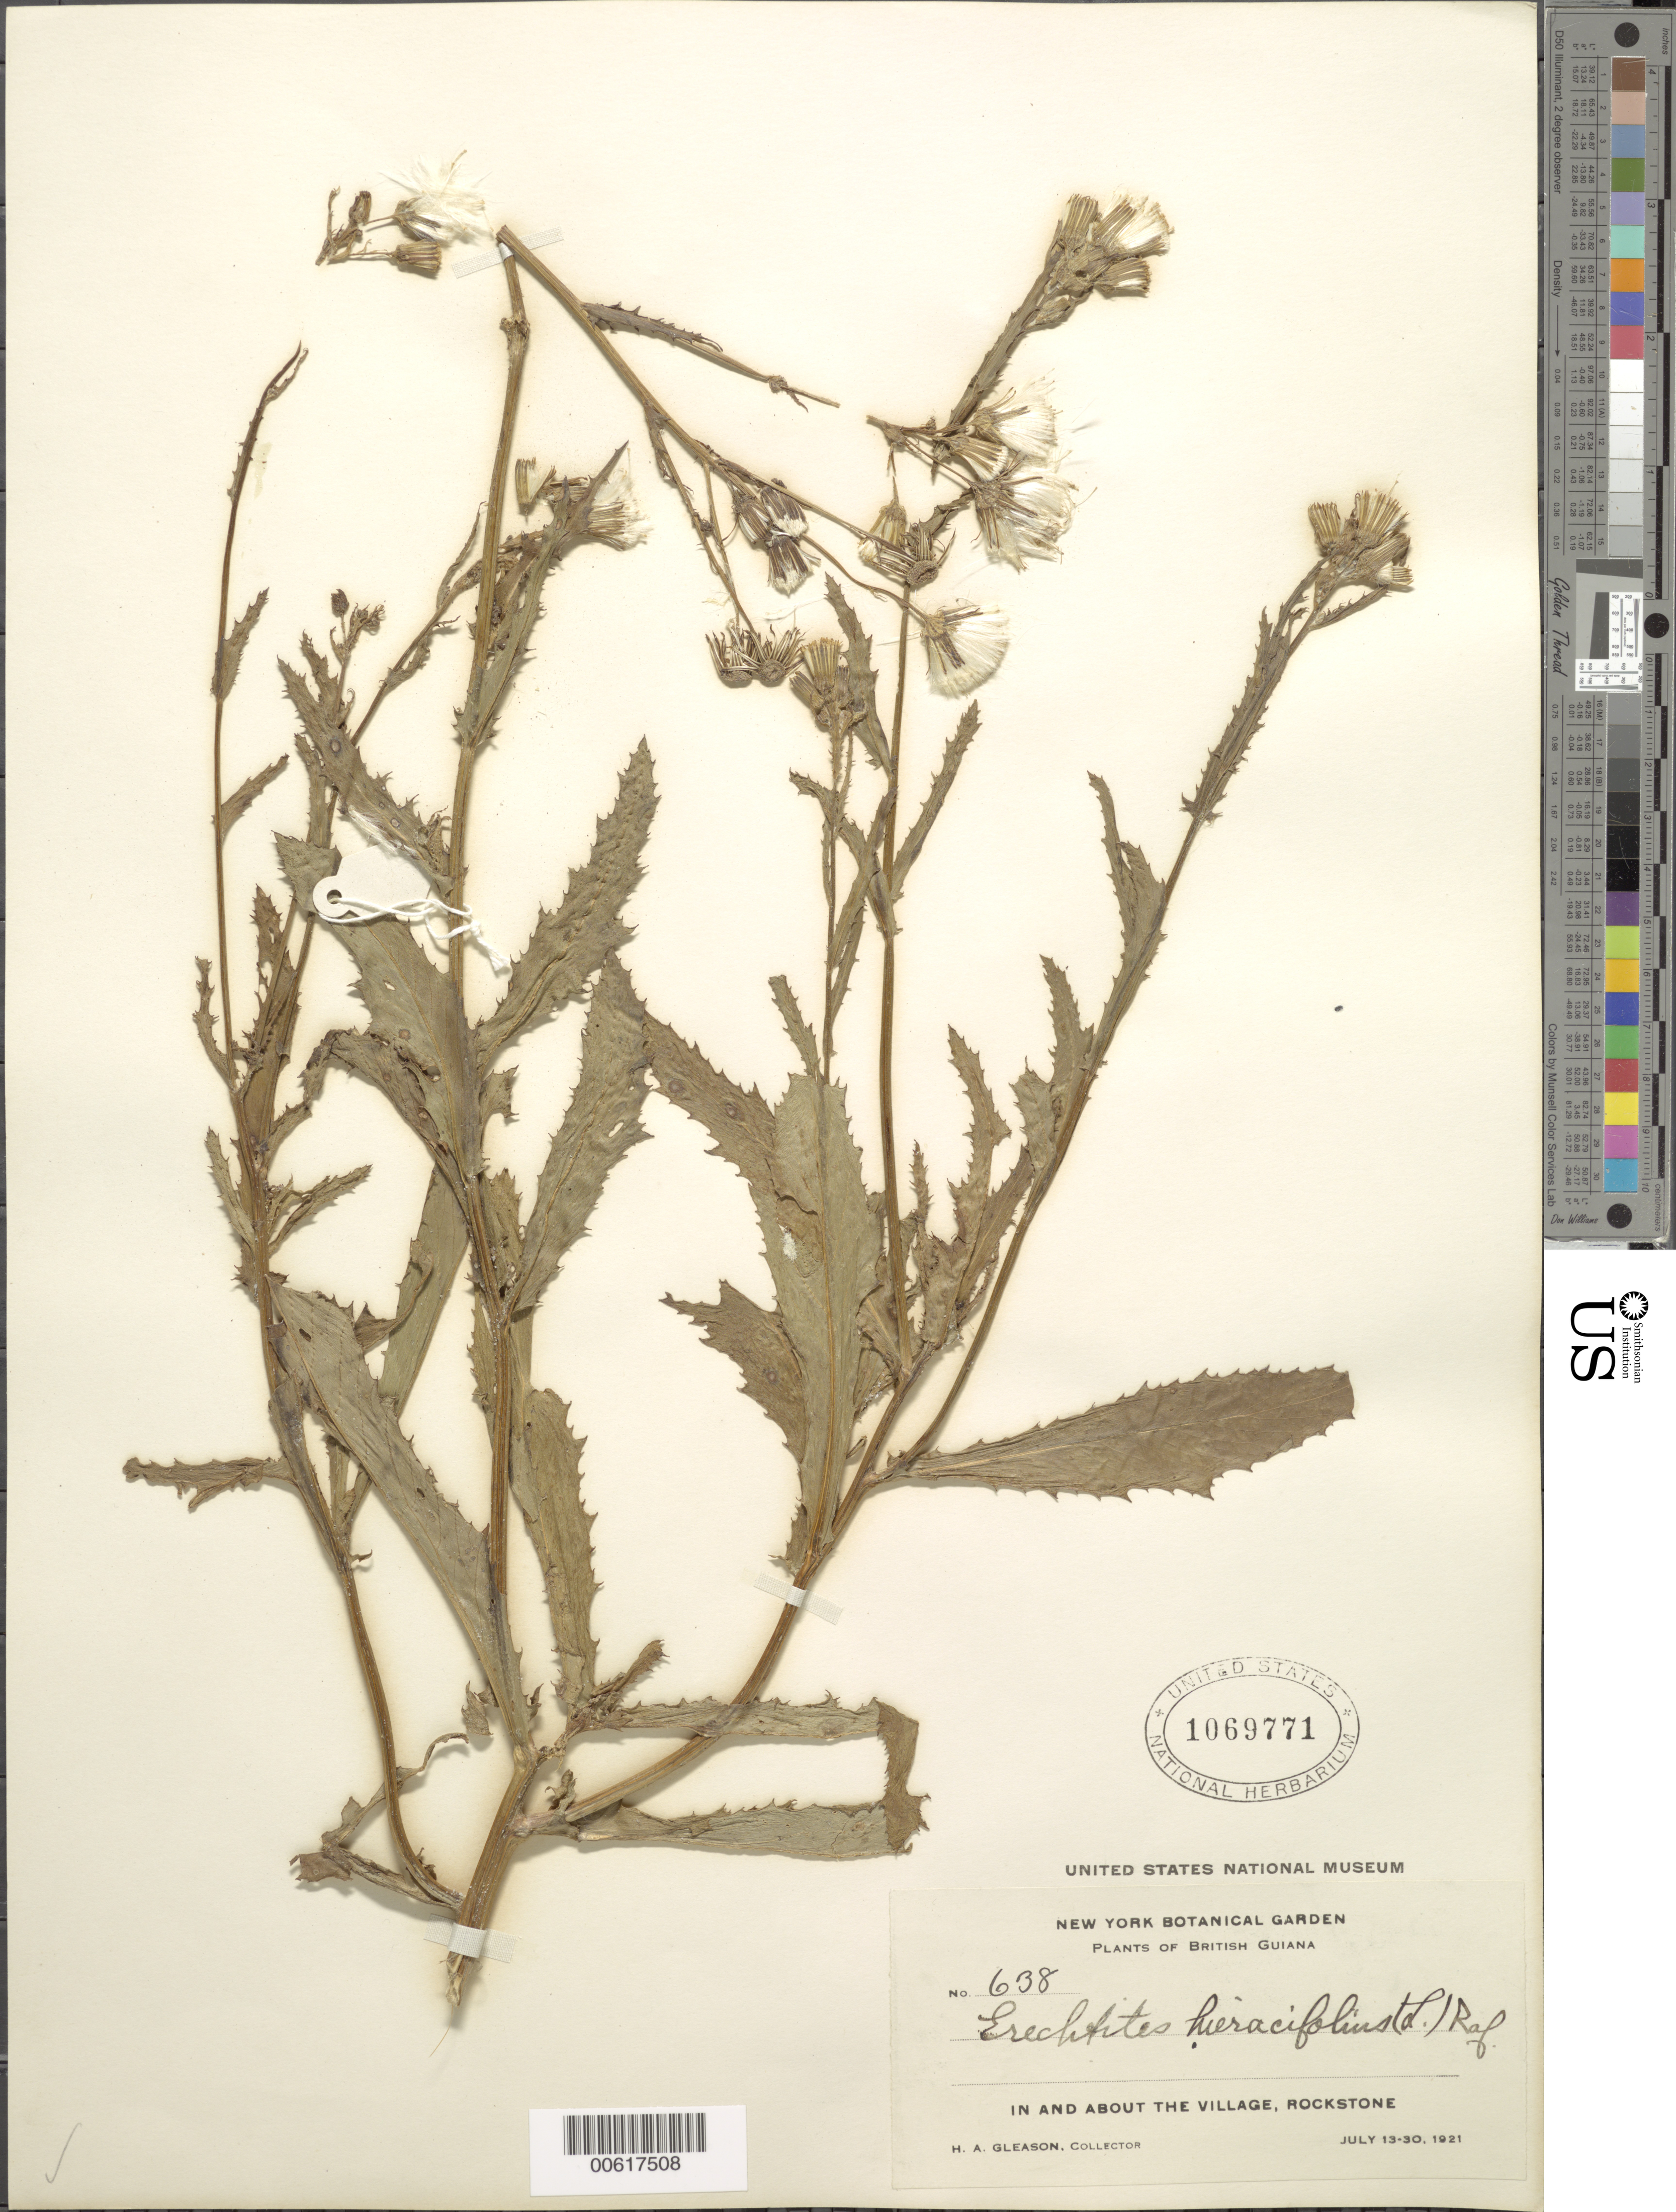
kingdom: Plantae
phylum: Tracheophyta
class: Magnoliopsida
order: Asterales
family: Asteraceae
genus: Erechtites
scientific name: Erechtites hieraciifolius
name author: (L.) Raf. ex DC.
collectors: H. A. Gleason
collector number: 638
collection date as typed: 15-Jul-21 to 1-Aug-21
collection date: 1921-07-15/1921-08-01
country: Guyana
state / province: U. Demerara-Berbice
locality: Rockstone, in and about the village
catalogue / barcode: US 1069771